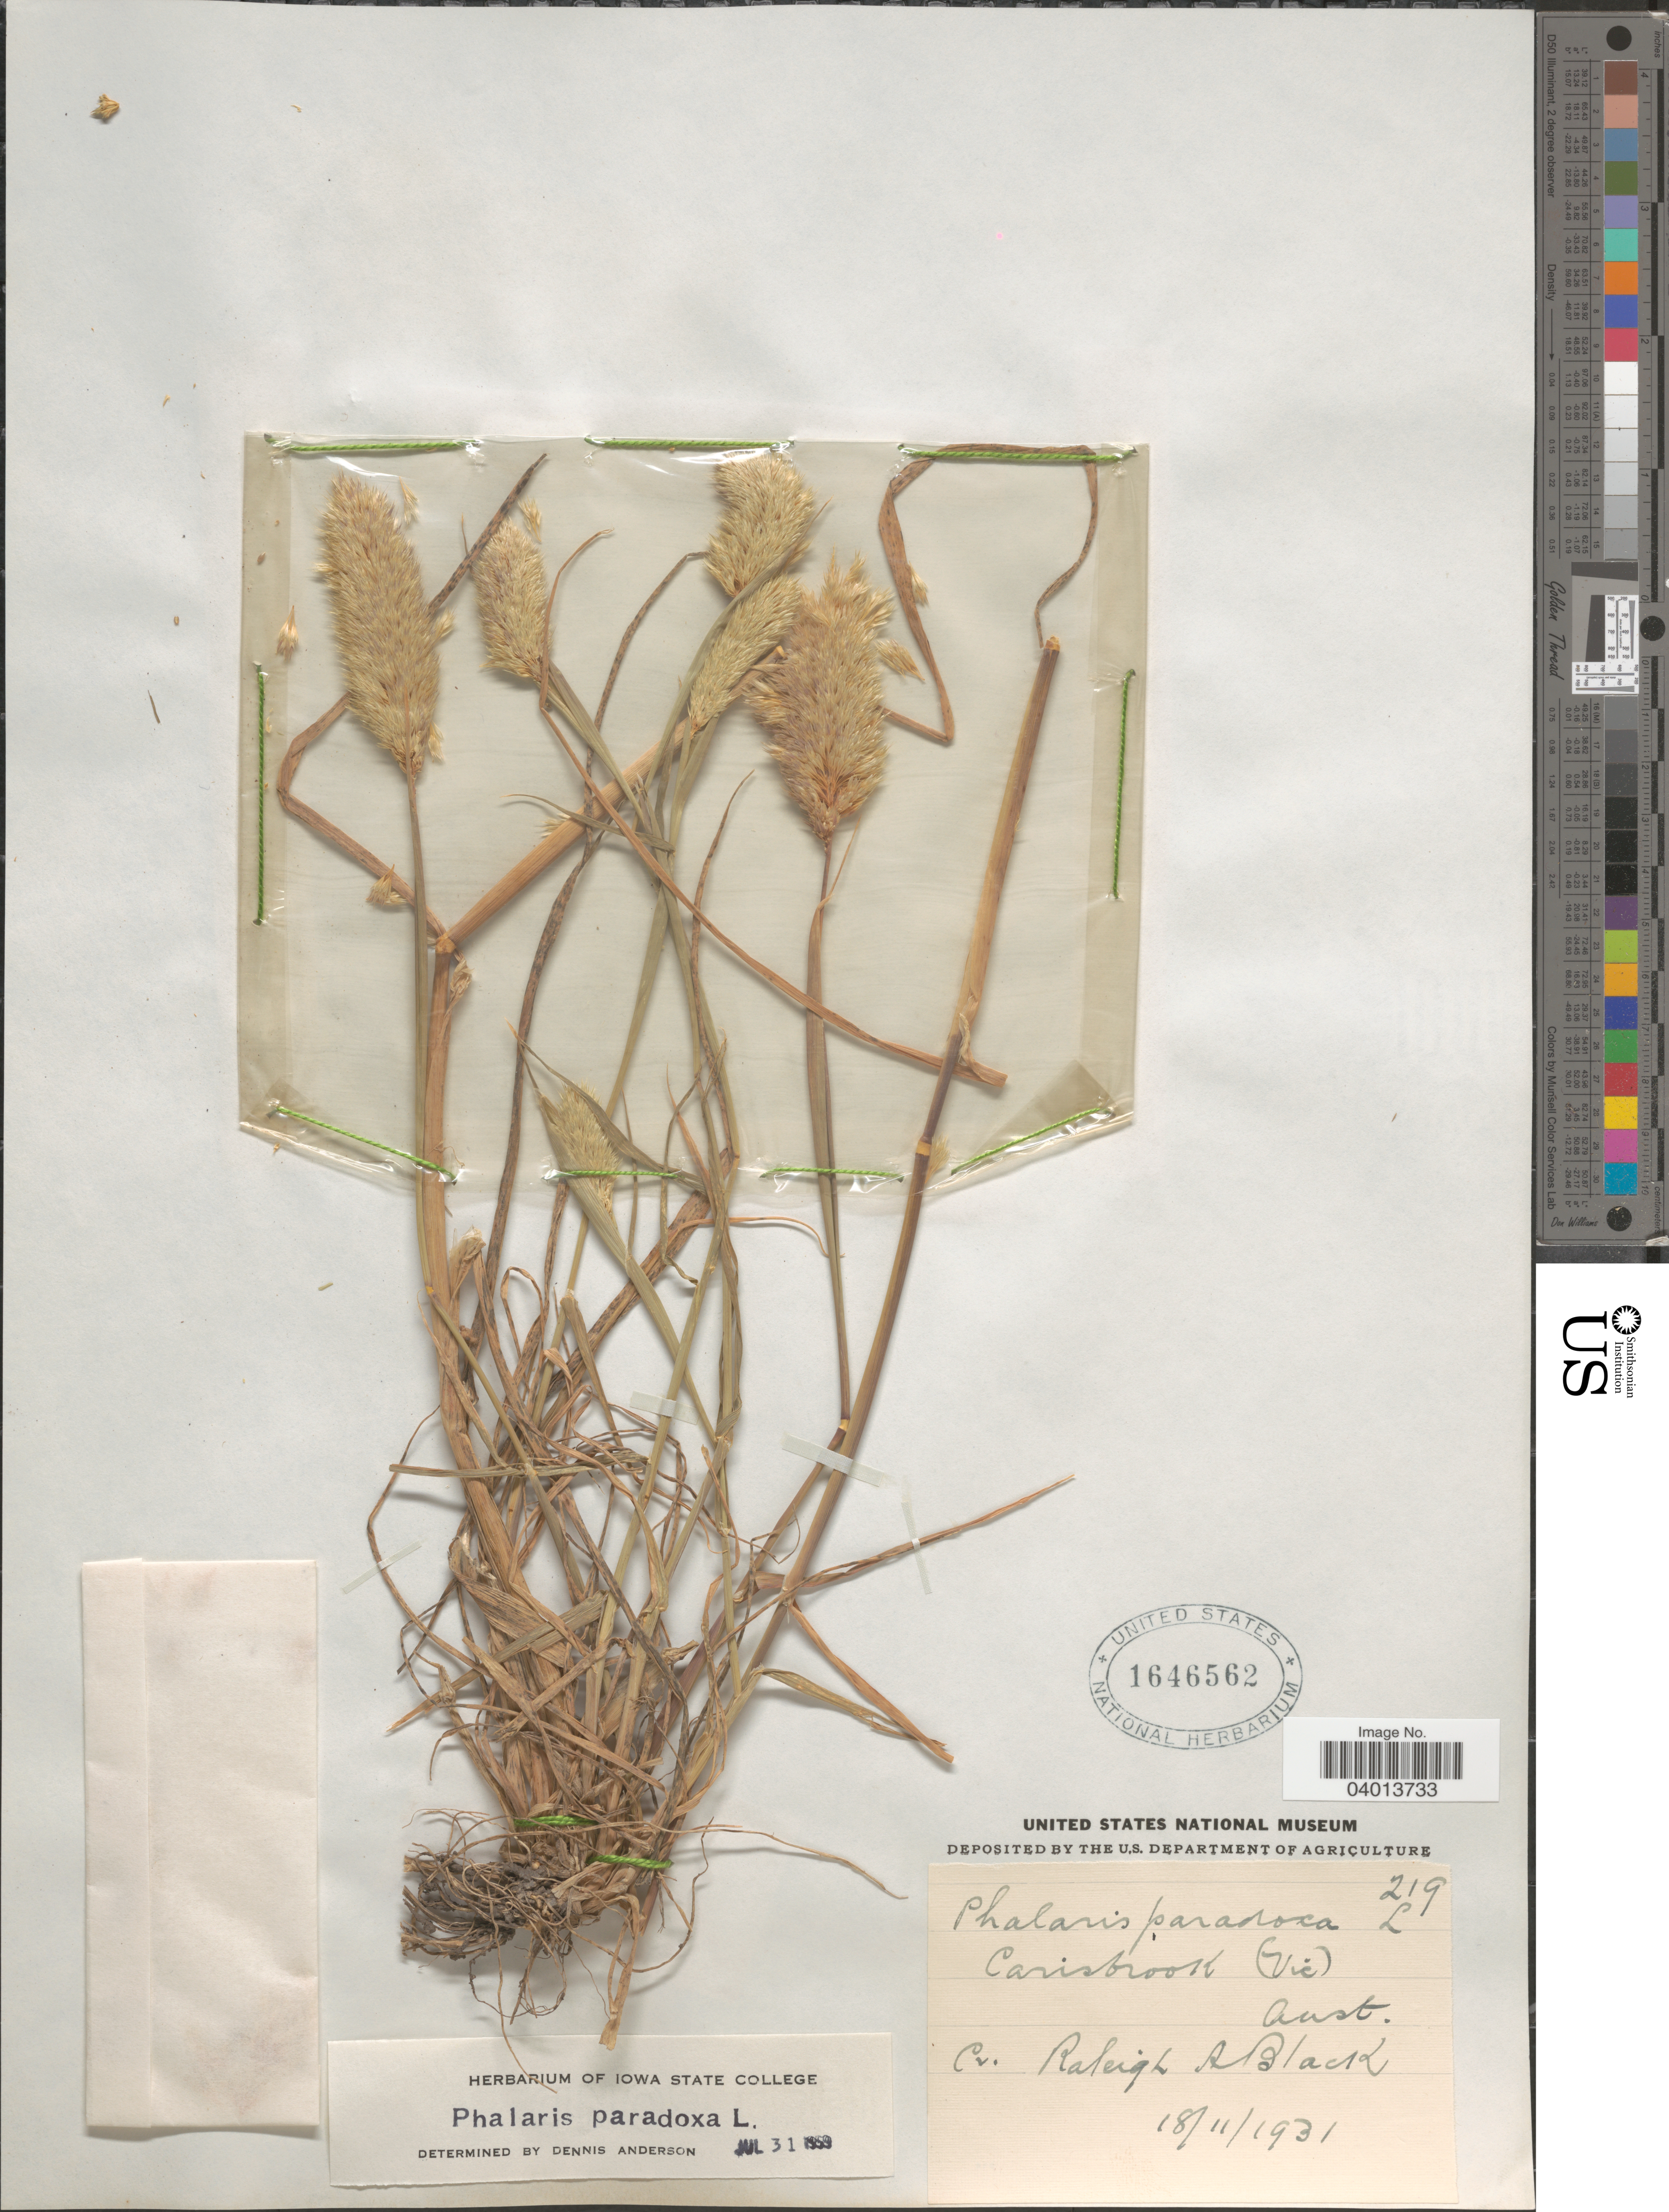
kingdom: Plantae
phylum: Tracheophyta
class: Liliopsida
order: Poales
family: Poaceae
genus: Phalaris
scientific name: Phalaris paradoxa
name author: L.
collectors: R. A. Black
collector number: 219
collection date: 1931-11-18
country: Australia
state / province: Victoria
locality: Carisbrook (Vic). Aust.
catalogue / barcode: US 1646562